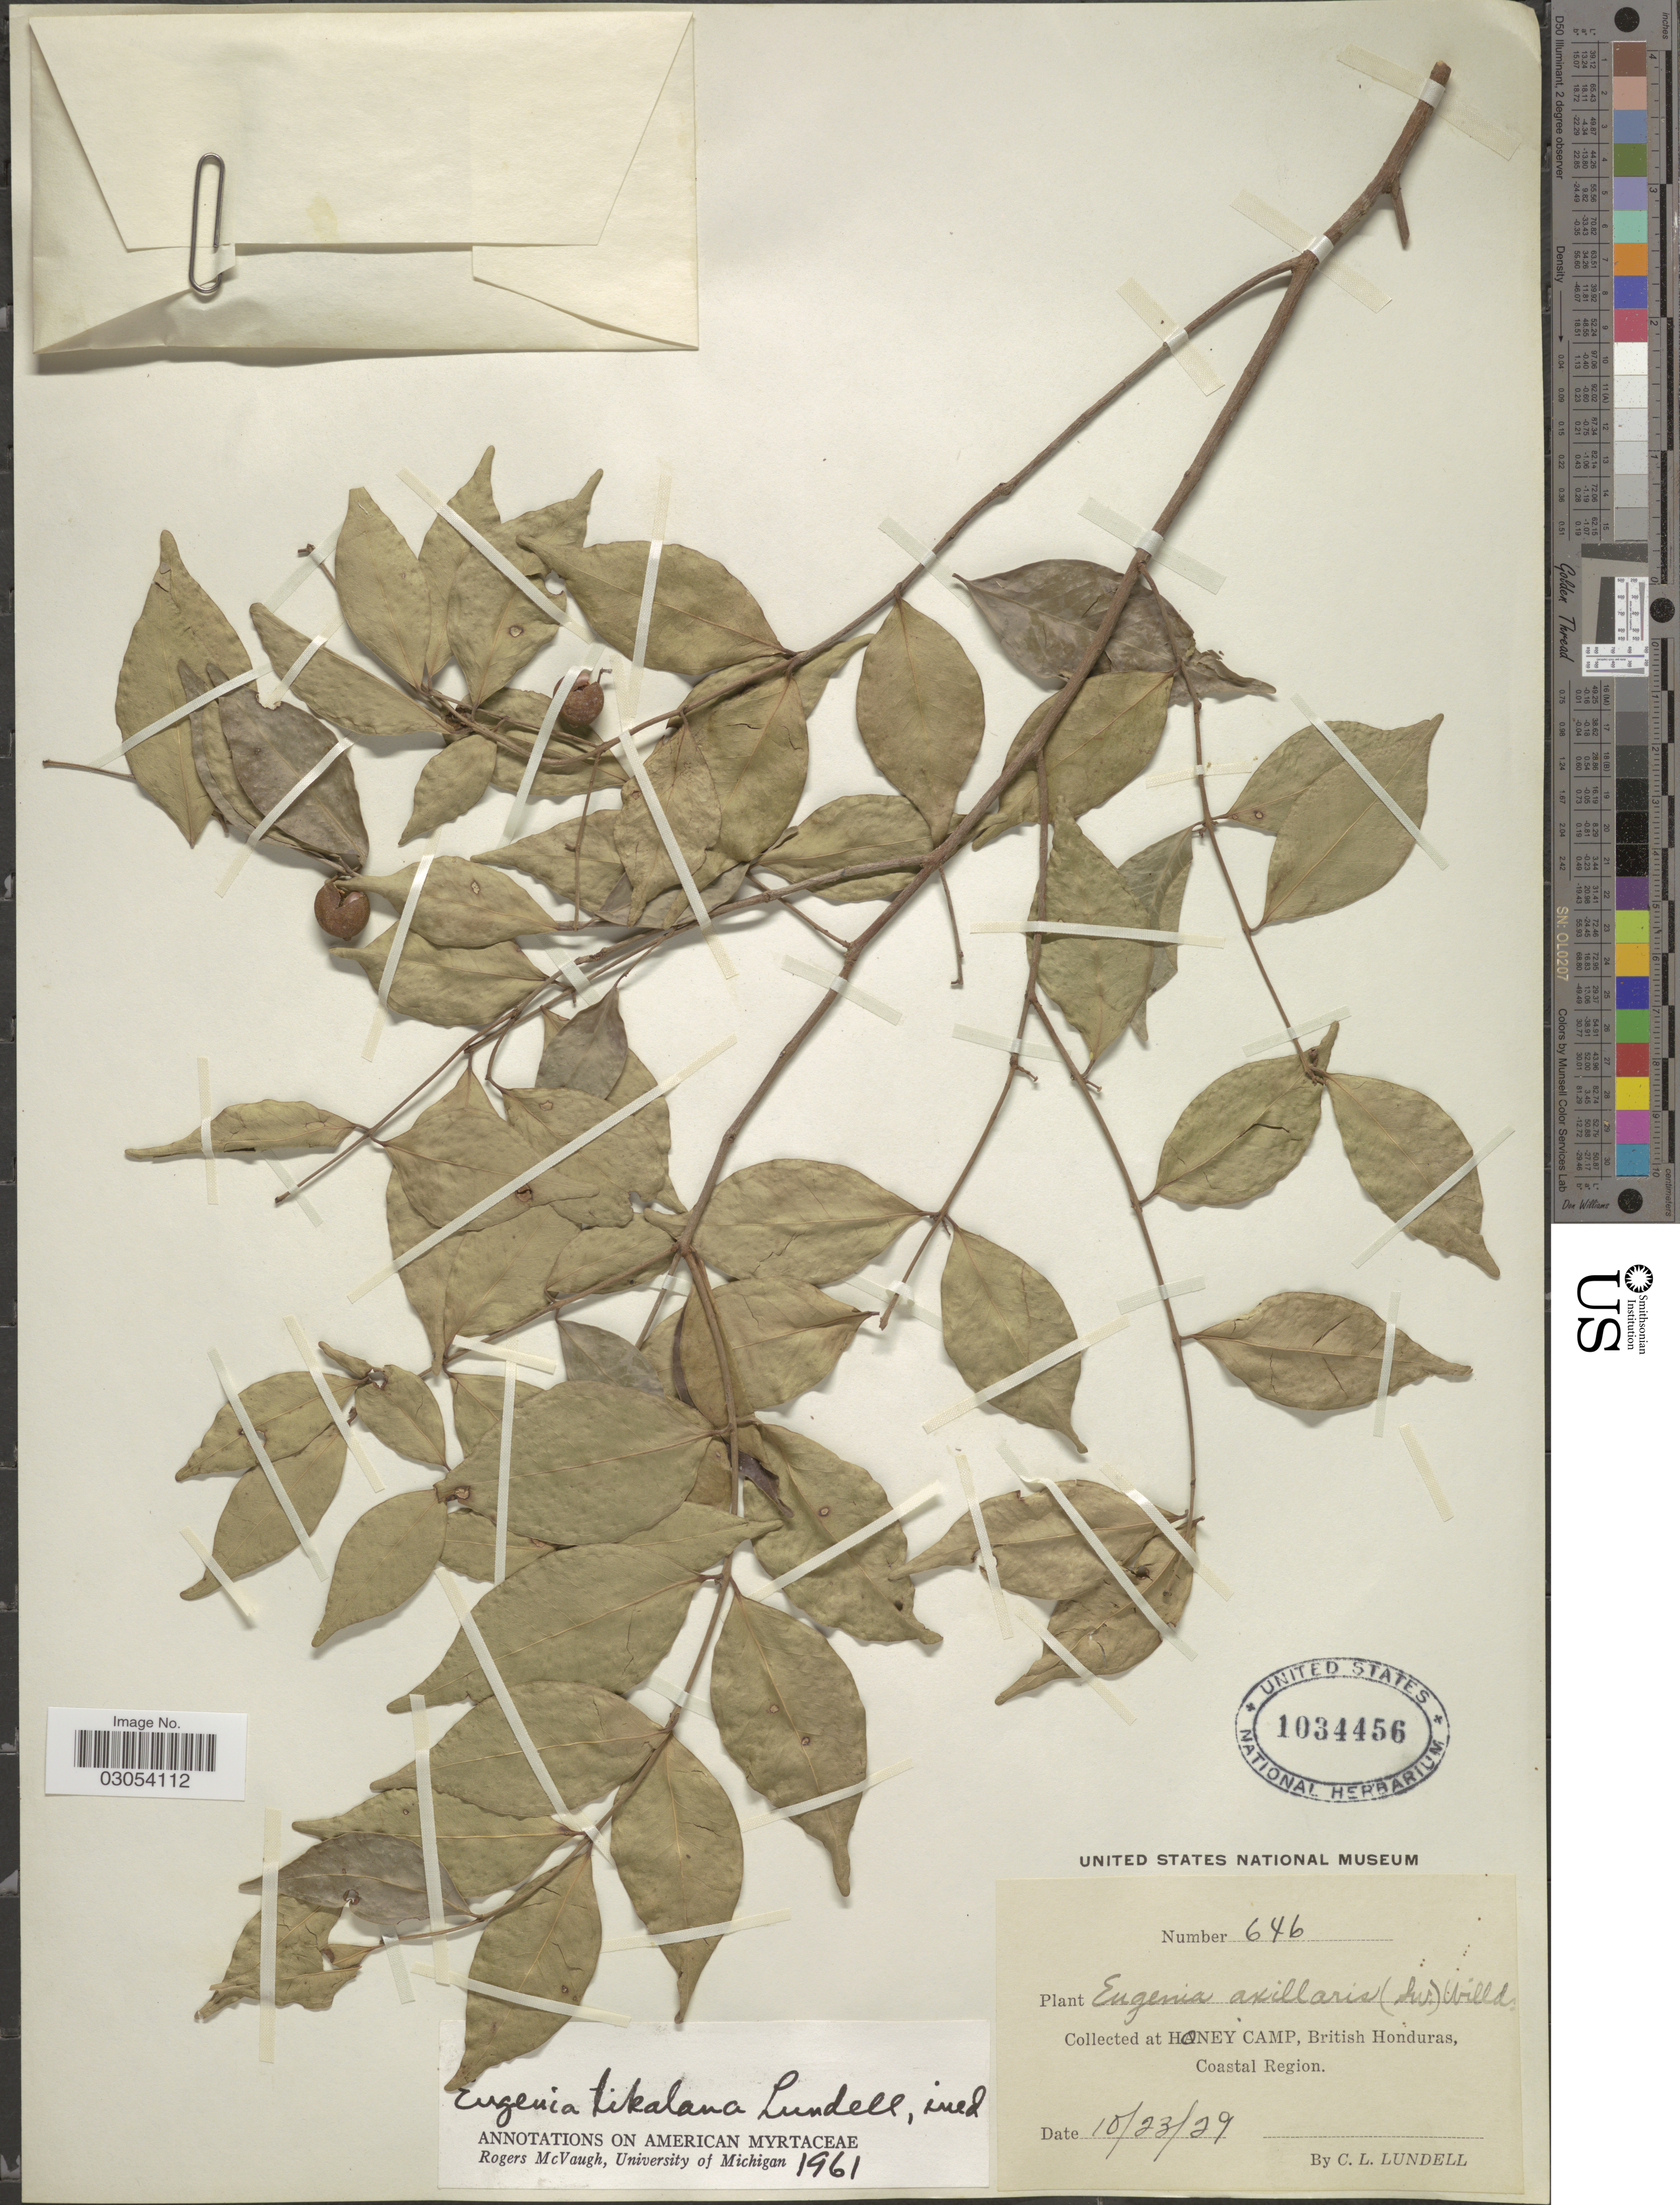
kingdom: Plantae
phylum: Tracheophyta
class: Magnoliopsida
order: Myrtales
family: Myrtaceae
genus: Eugenia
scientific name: Eugenia tikalana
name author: Lundell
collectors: C. L. Lundell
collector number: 646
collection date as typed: Transcribed d/m/y: 23/10/29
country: Belize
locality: At Honey Camp, British Honduras, Coastal Region.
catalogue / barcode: US 1034456